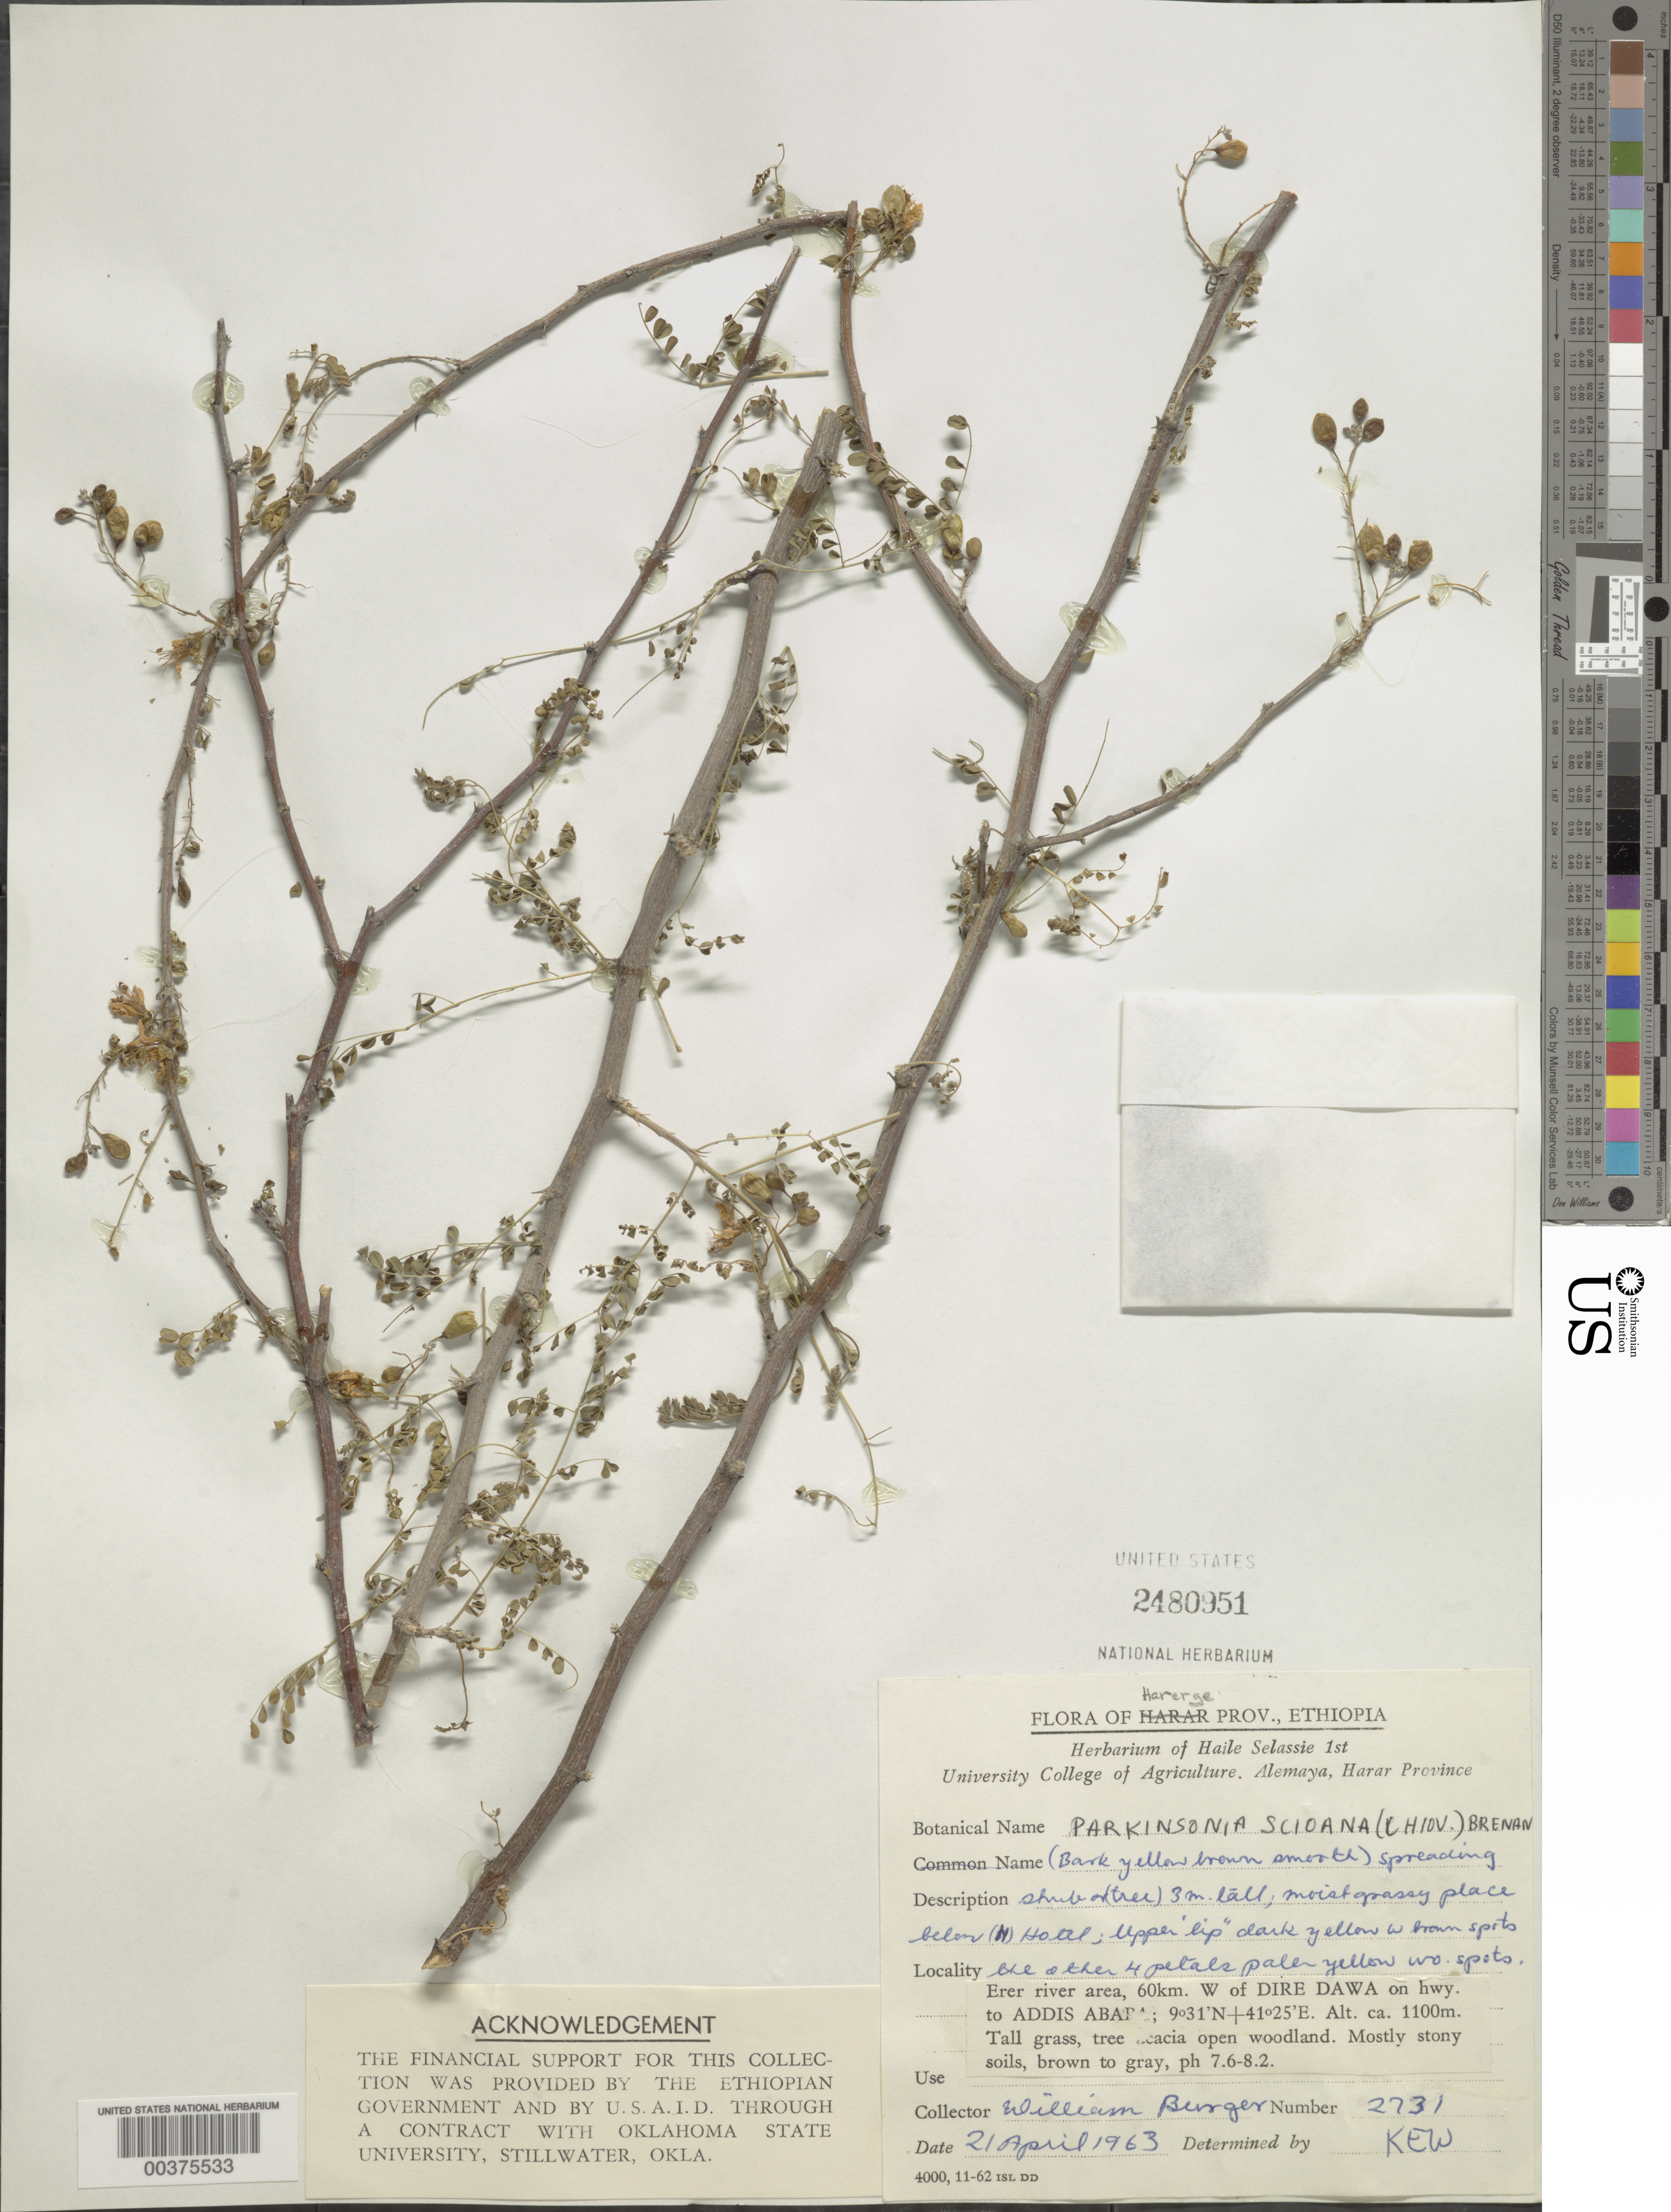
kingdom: Plantae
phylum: Tracheophyta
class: Magnoliopsida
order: Fabales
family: Fabaceae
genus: Parkinsonia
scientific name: Parkinsonia scioana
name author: (Chiov.) Brenan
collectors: W. Burger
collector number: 2731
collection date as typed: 21 Apr 1963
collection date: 1963-04-21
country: Ethiopia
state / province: Dire Dawa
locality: Erer river area, 60 km w of dire dawa on hwy to addis ababa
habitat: Open woodland; mostly stony soils, brown to gray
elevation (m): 1100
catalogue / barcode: US 2480951